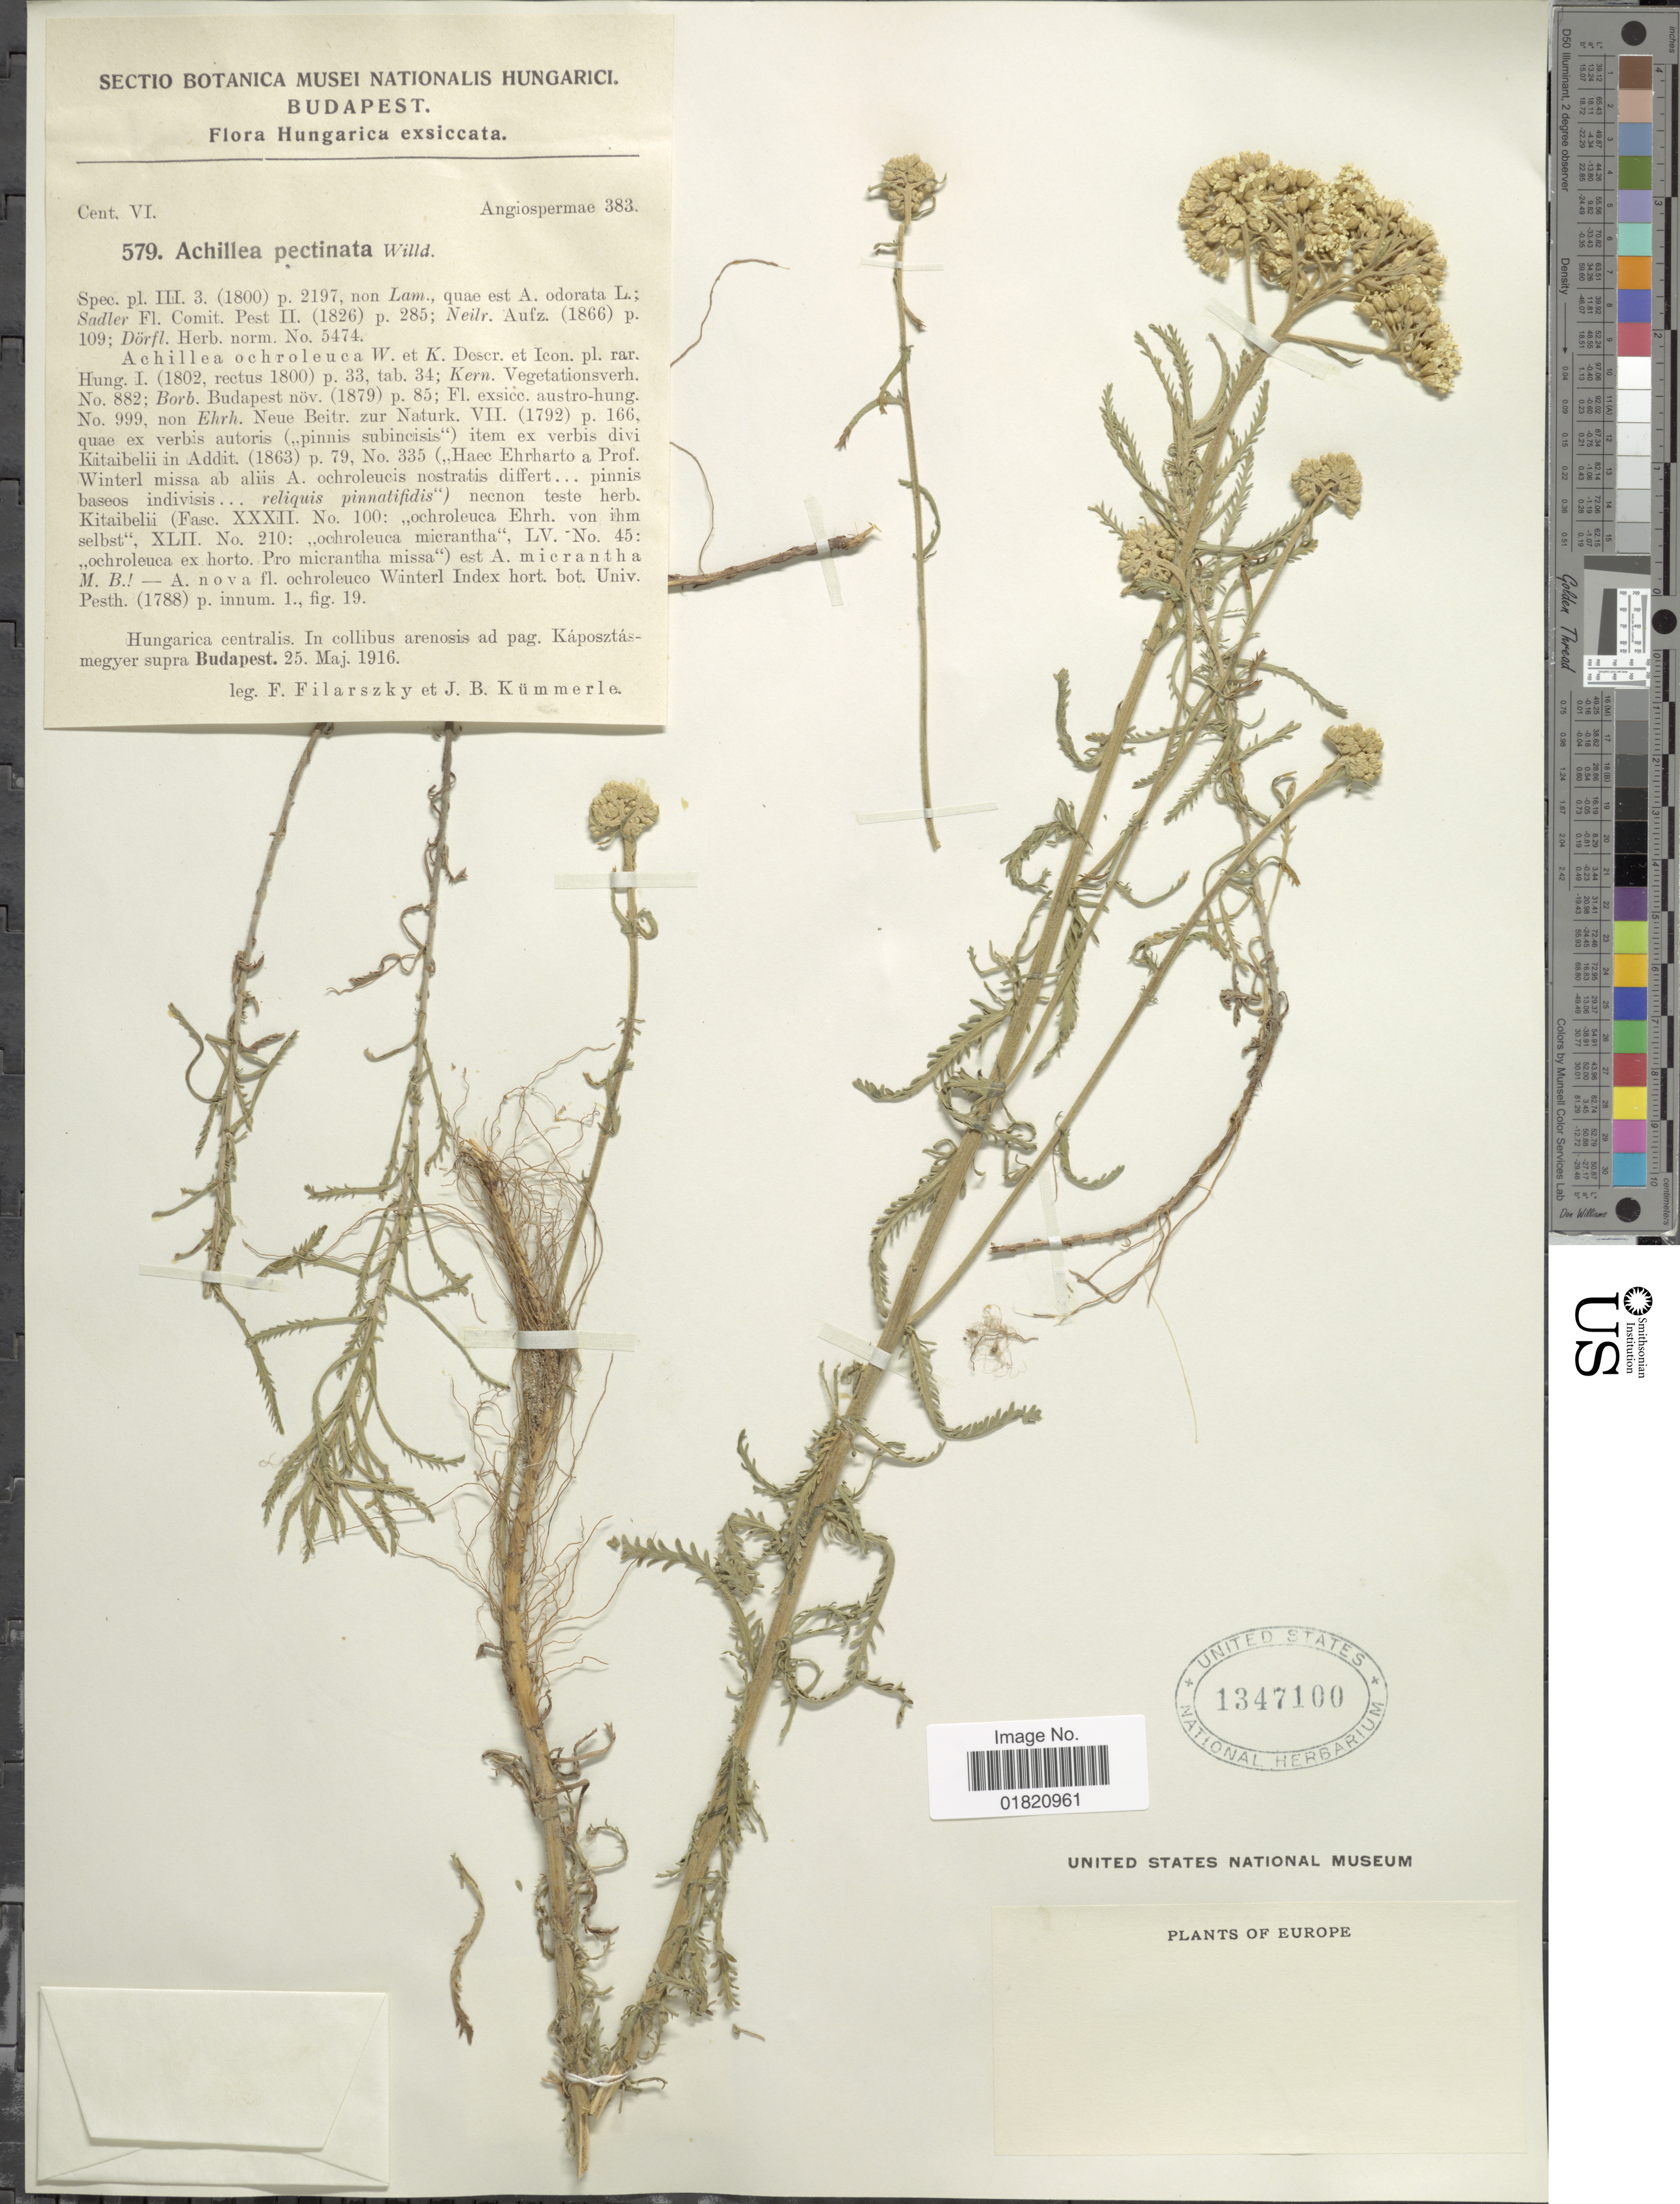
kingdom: Plantae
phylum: Tracheophyta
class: Magnoliopsida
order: Asterales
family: Asteraceae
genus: Achillea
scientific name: Achillea pectinata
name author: Willd.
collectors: F. Filarszky & J. Kummerle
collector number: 579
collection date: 1916-05-25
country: Hungary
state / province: Budapest, Capital District of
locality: Hungarica centralis. In collibus arenosis ad pag. Káposztas-megyer supra Budapest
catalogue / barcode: US 1347100